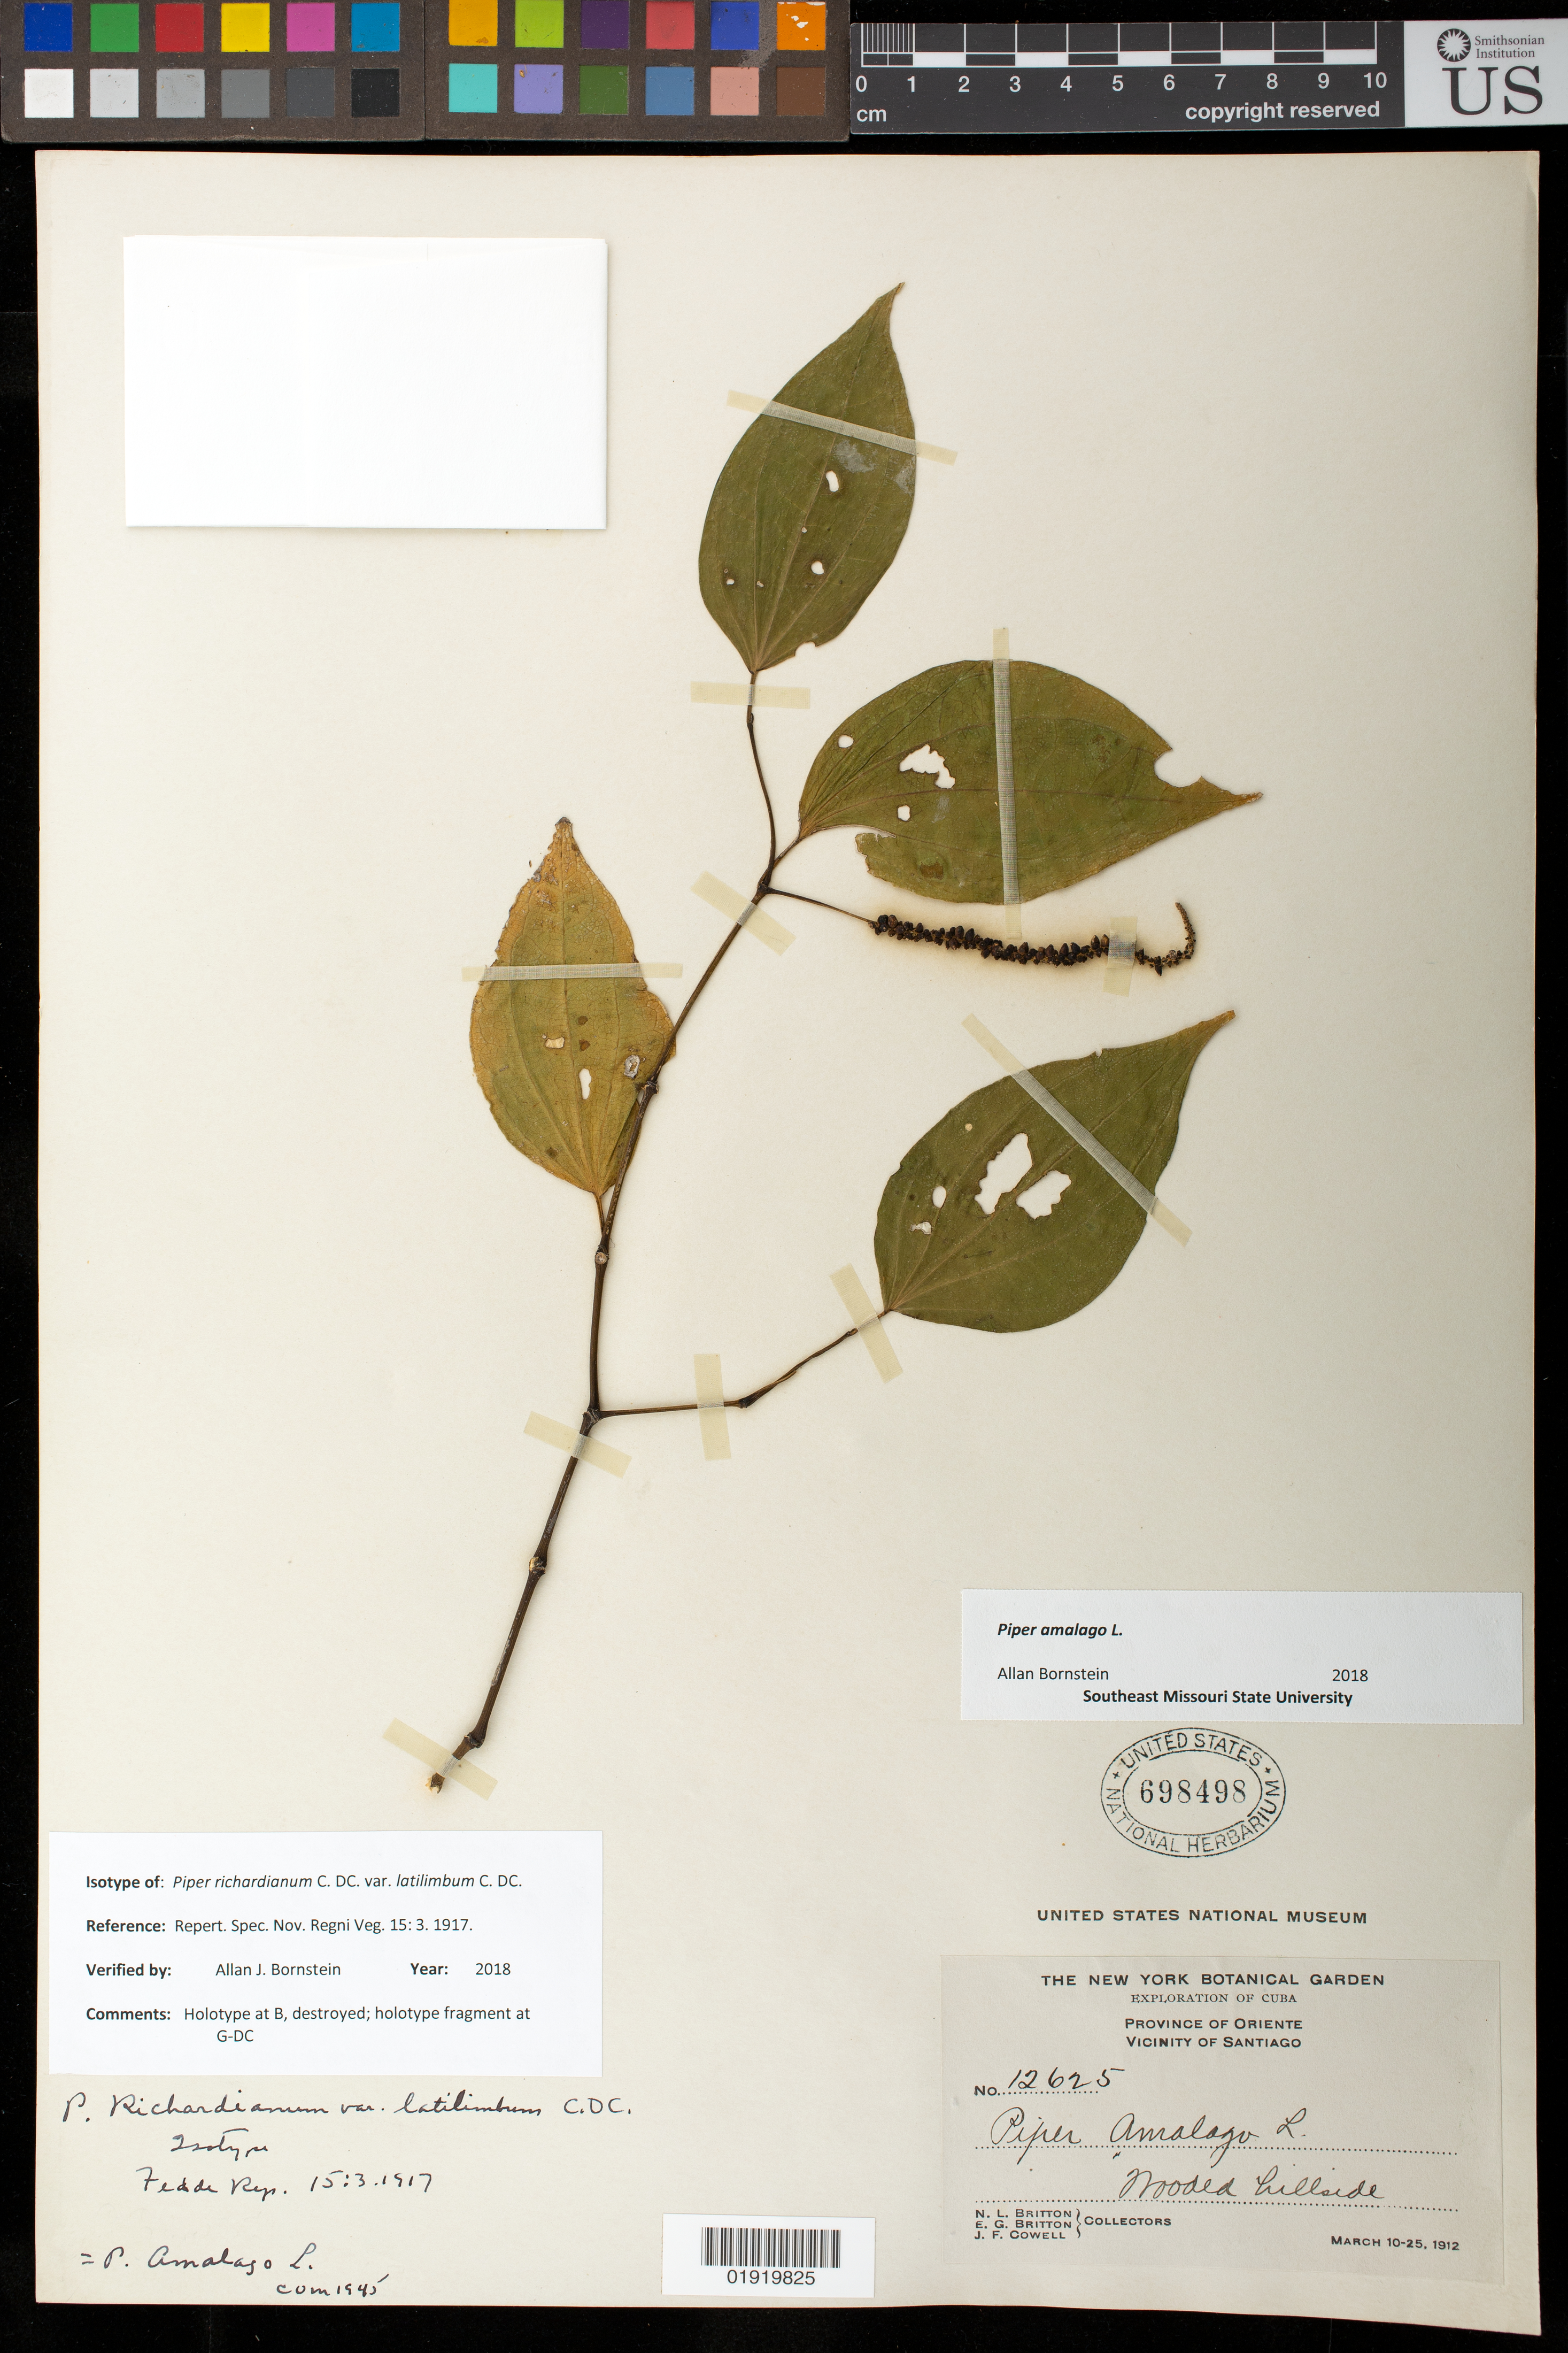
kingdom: Plantae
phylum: Tracheophyta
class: Magnoliopsida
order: Piperales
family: Piperaceae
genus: Piper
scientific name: Piper richardianum var. latilimbum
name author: C. DC.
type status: Isotype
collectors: N. Britton, E. G. Britton & J. F. Cowell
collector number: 12625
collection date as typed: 10 Mar 1912 to 25 Mar 1912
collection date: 1912-03-10/1912-03-25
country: Cuba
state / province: Oriente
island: Greater Antilles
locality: Province of Oriente, vicinity of Santiago.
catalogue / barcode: US 698498